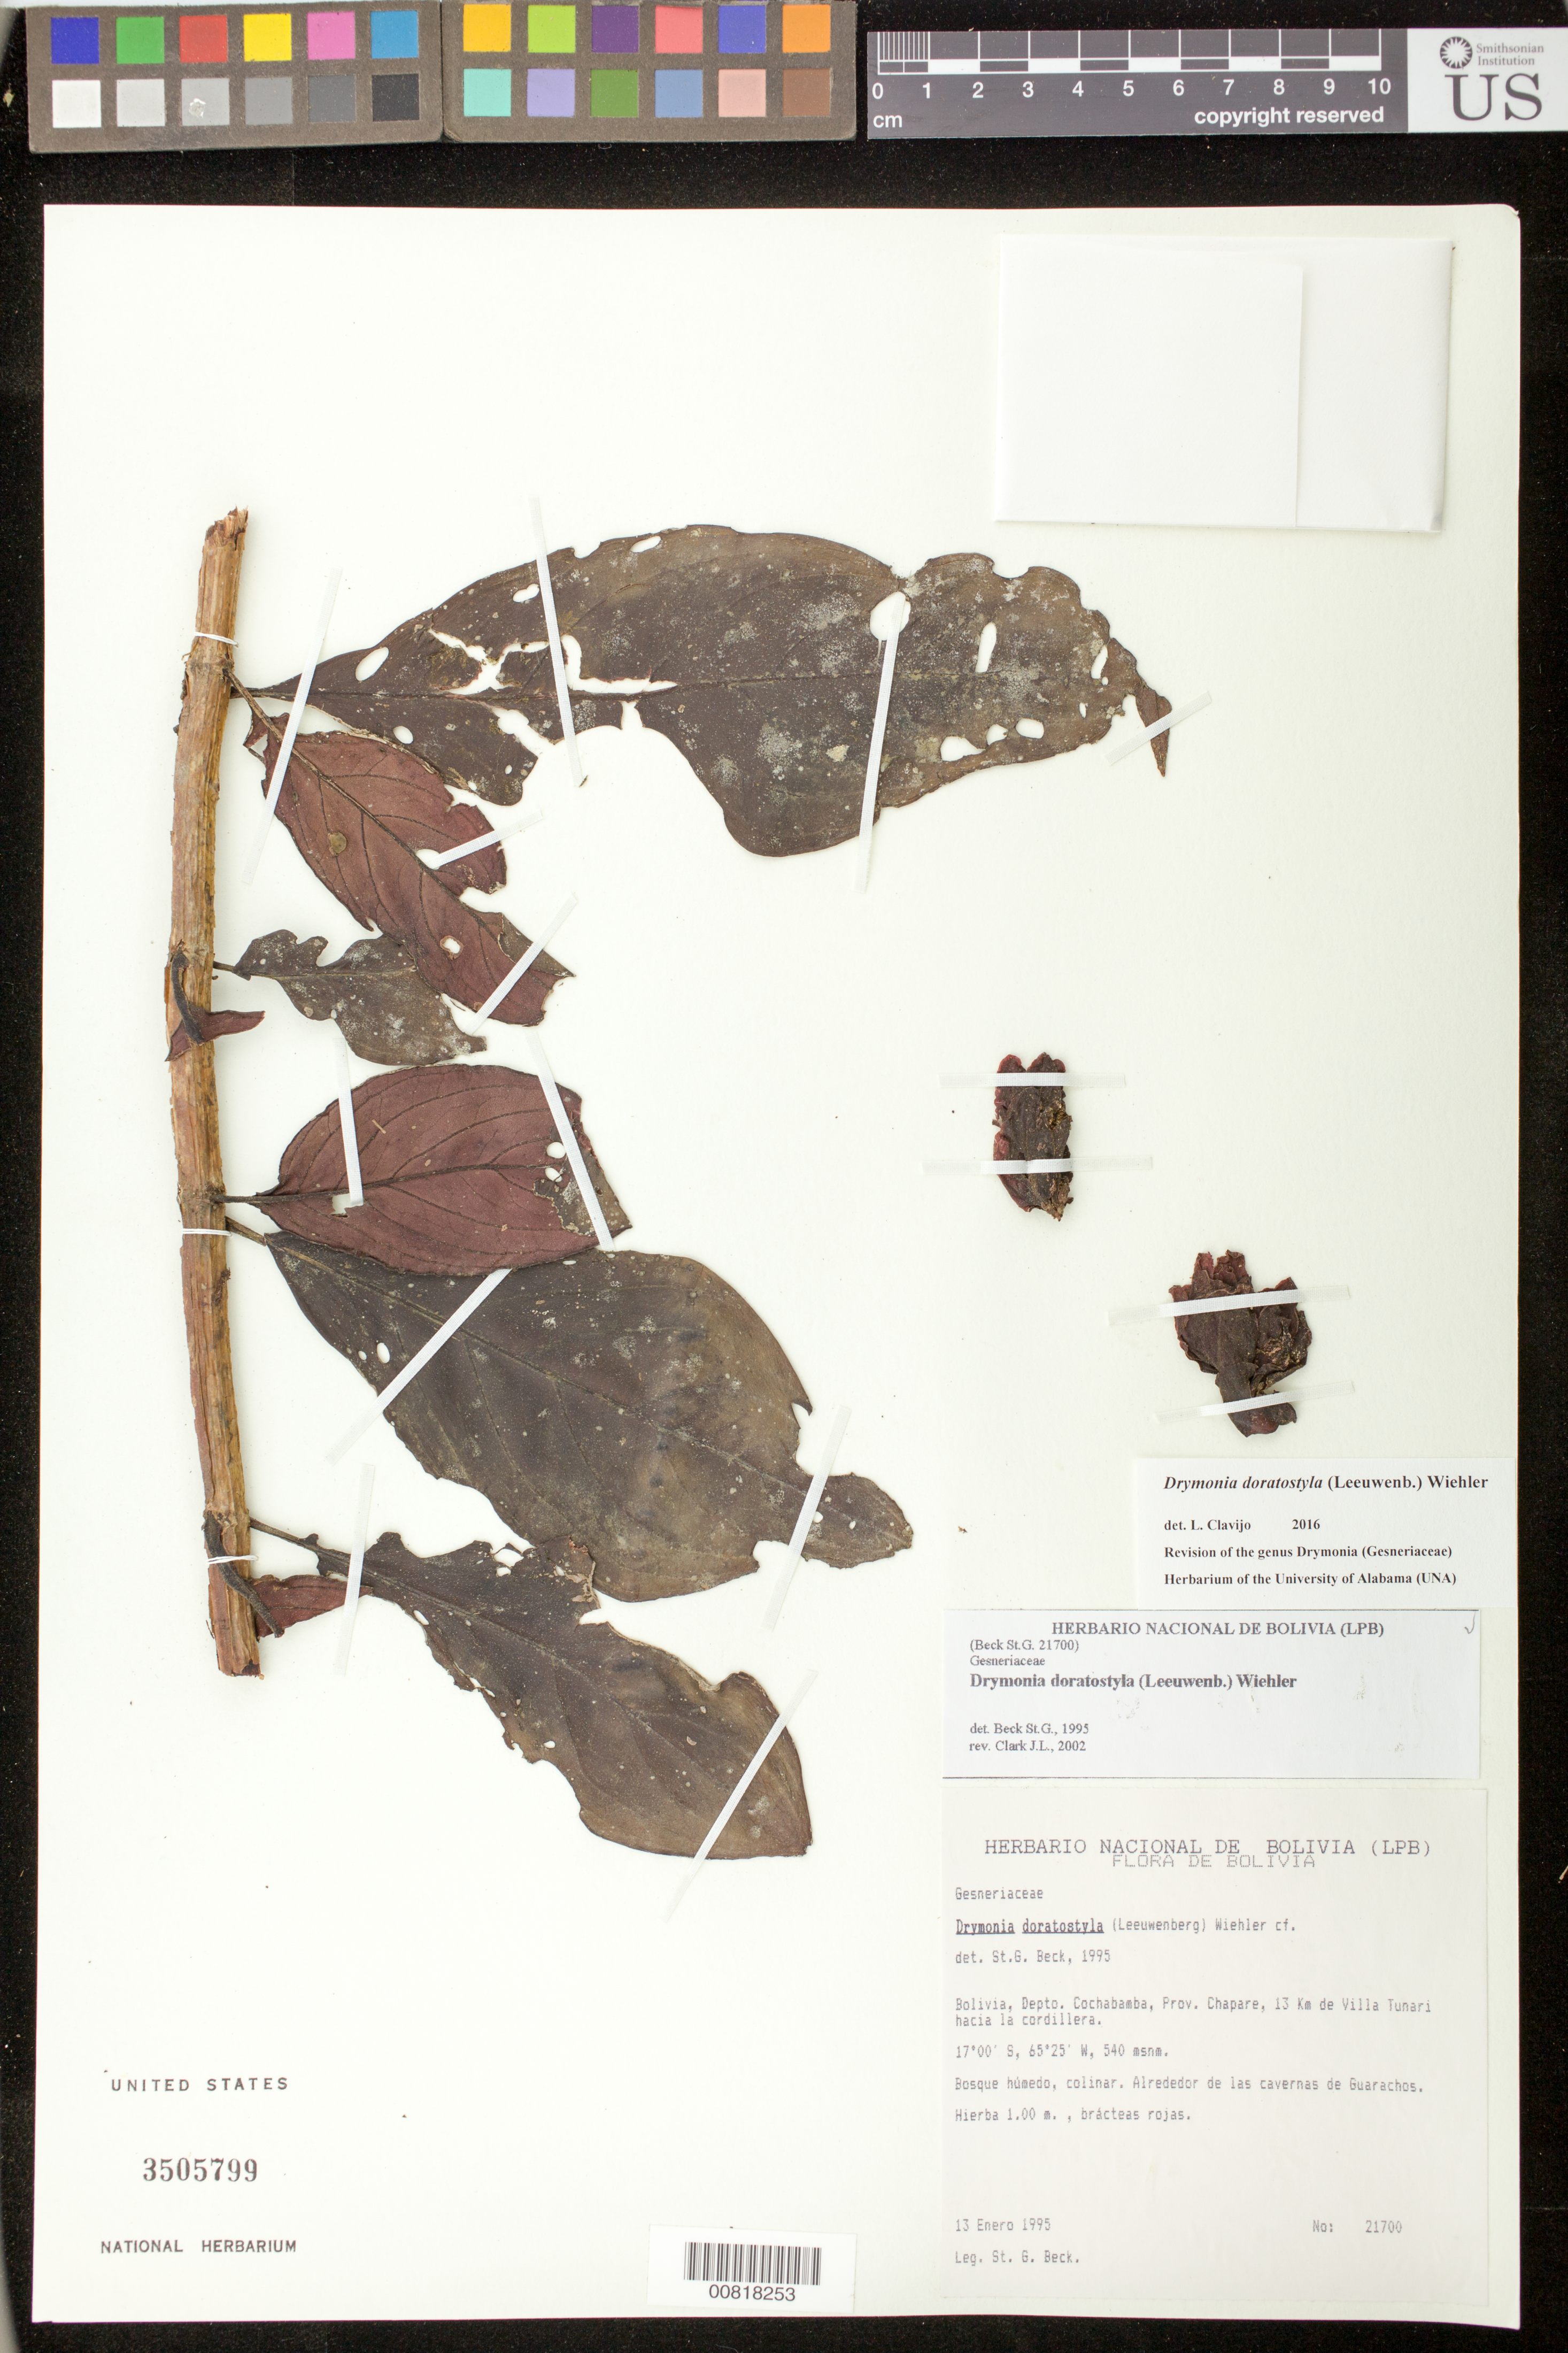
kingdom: Plantae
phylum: Tracheophyta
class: Magnoliopsida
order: Lamiales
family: Gesneriaceae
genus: Drymonia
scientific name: Drymonia doratostyla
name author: (Leeuwenb.) Wiehler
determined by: Beck, S. G.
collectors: S. G. Beck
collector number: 21700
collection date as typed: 13 Jan 1995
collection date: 1995-01-13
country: Bolivia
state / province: Cochabamba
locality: Depto. Cochabamba, Prov. Chapare, 13 km de Villa Tunari hacia la cordillera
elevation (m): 540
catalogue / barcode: US 3505799